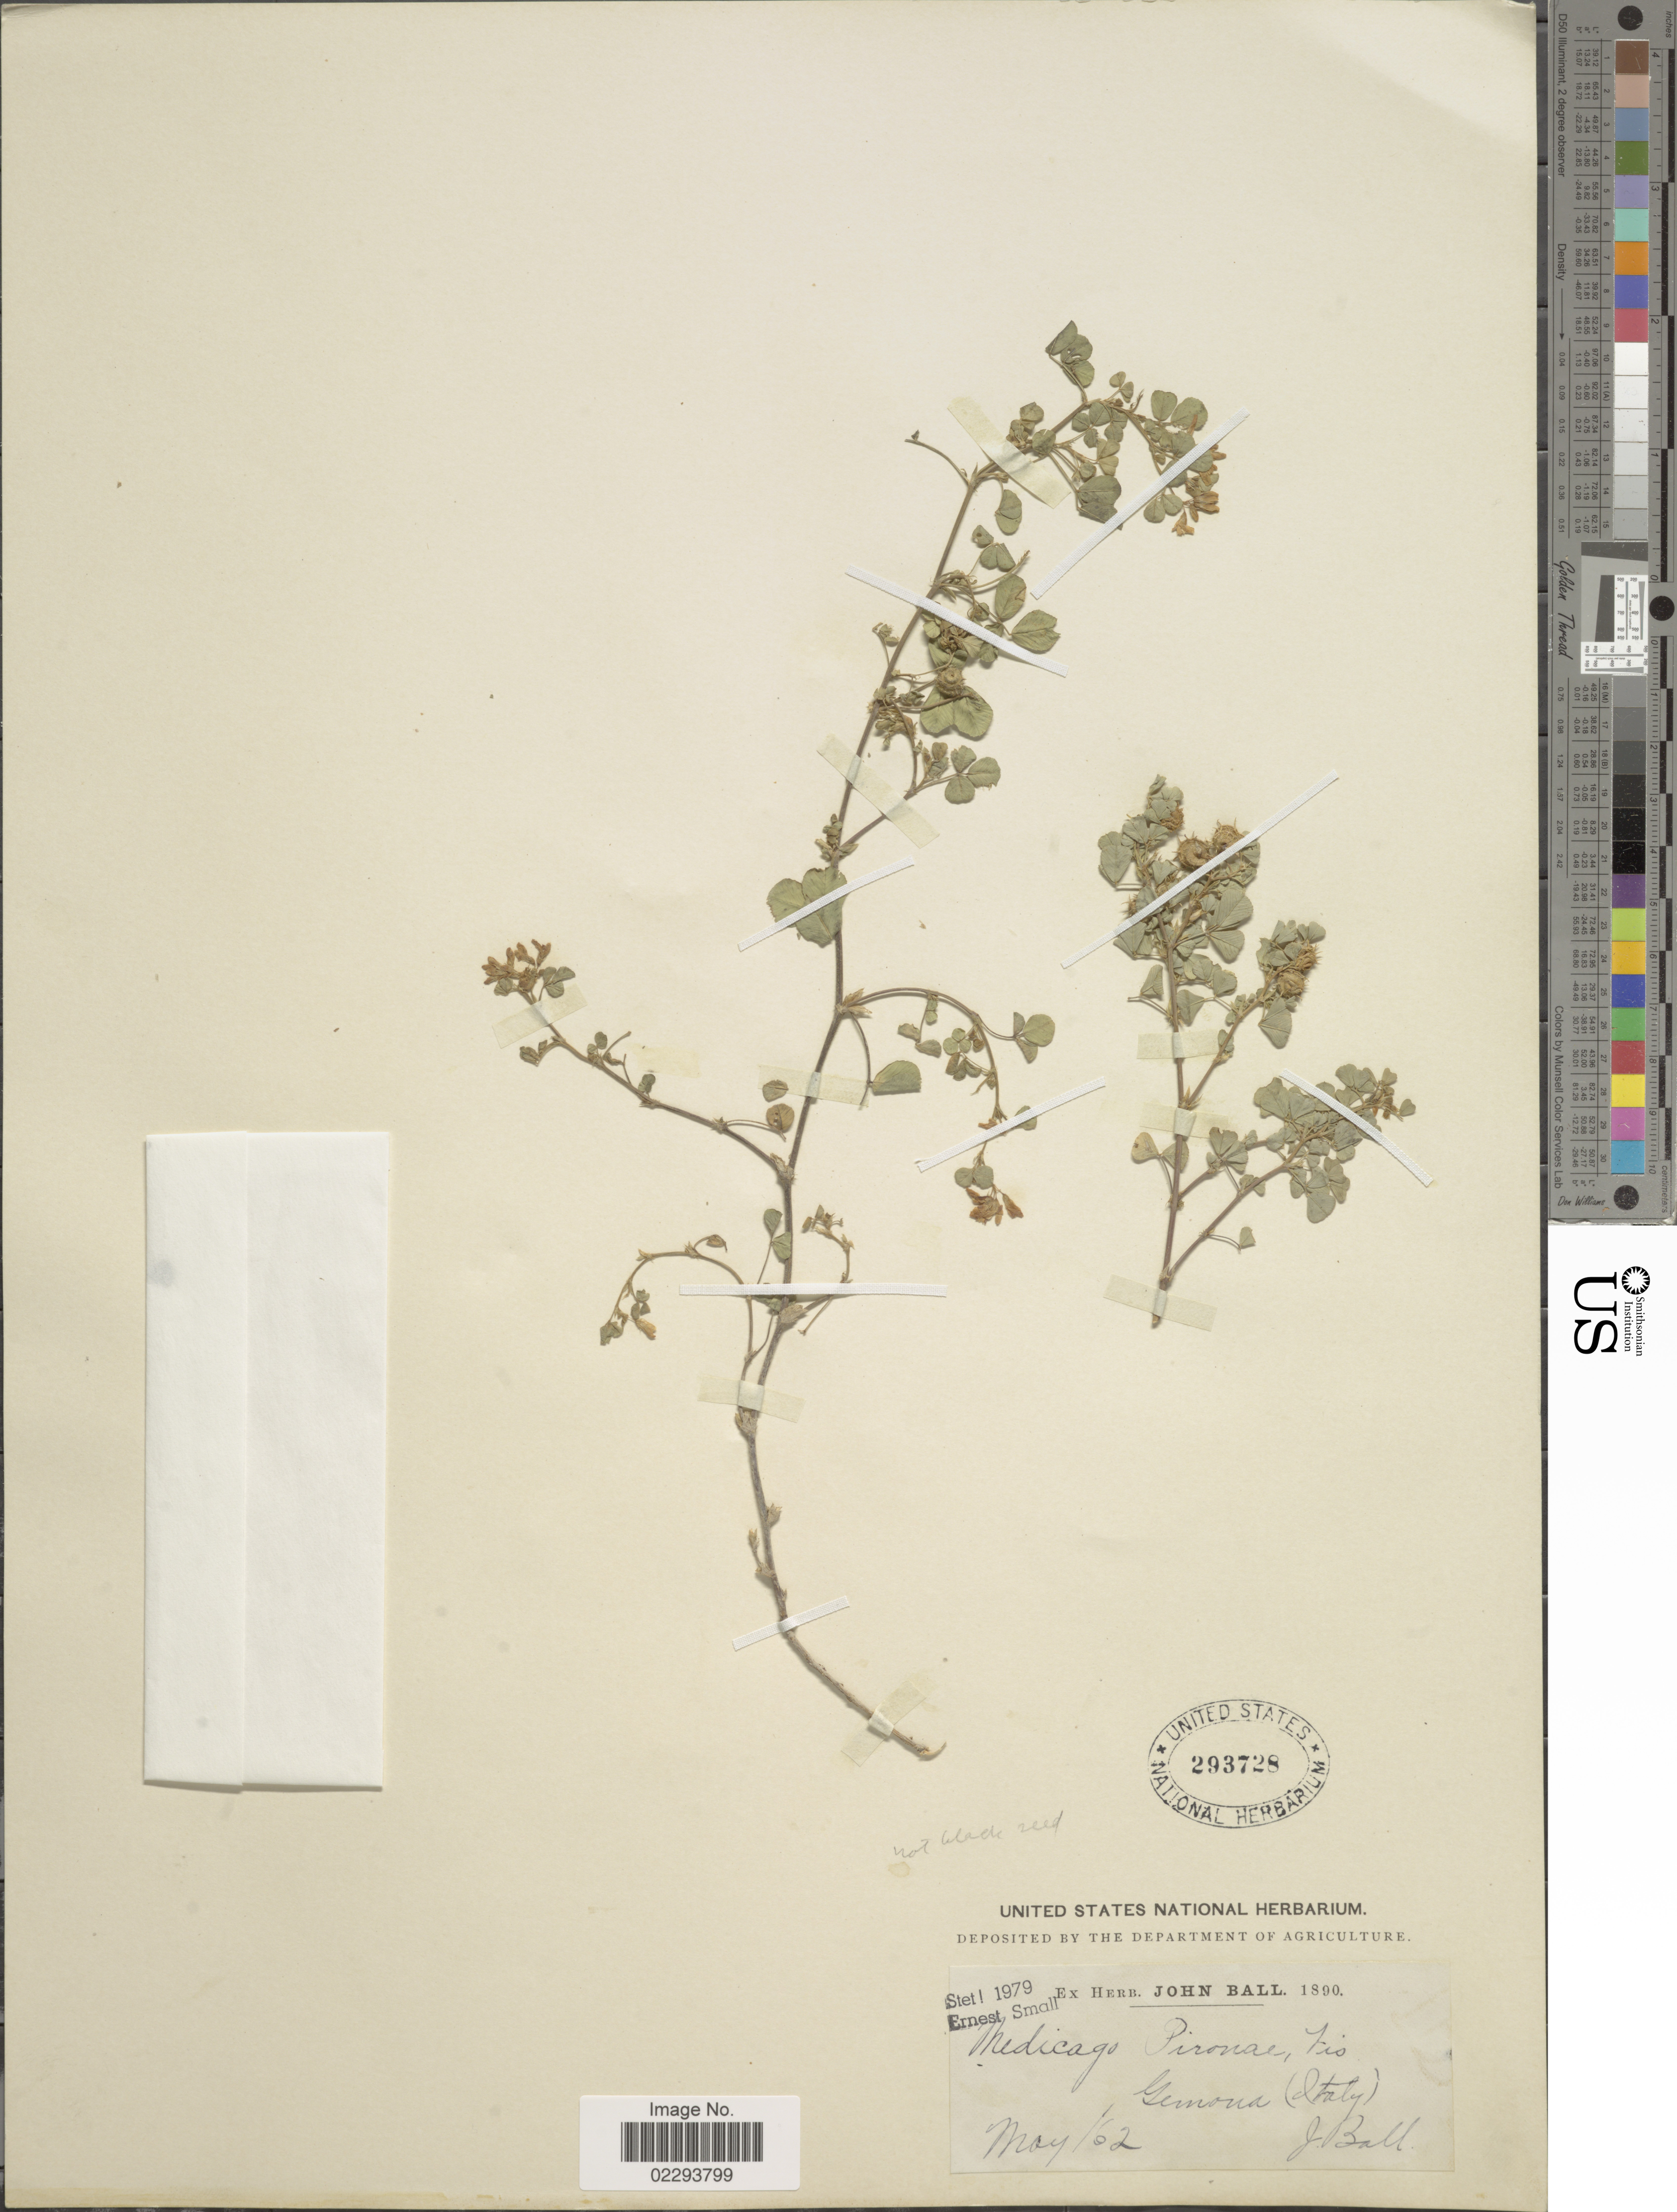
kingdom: Plantae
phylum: Tracheophyta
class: Magnoliopsida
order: Fabales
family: Fabaceae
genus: Medicago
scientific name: Medicago pironae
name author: Vis.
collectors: J. Ball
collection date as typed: Transcribed d/m/y: /5/62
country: Italy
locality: Gemona (Italy).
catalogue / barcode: US 293728